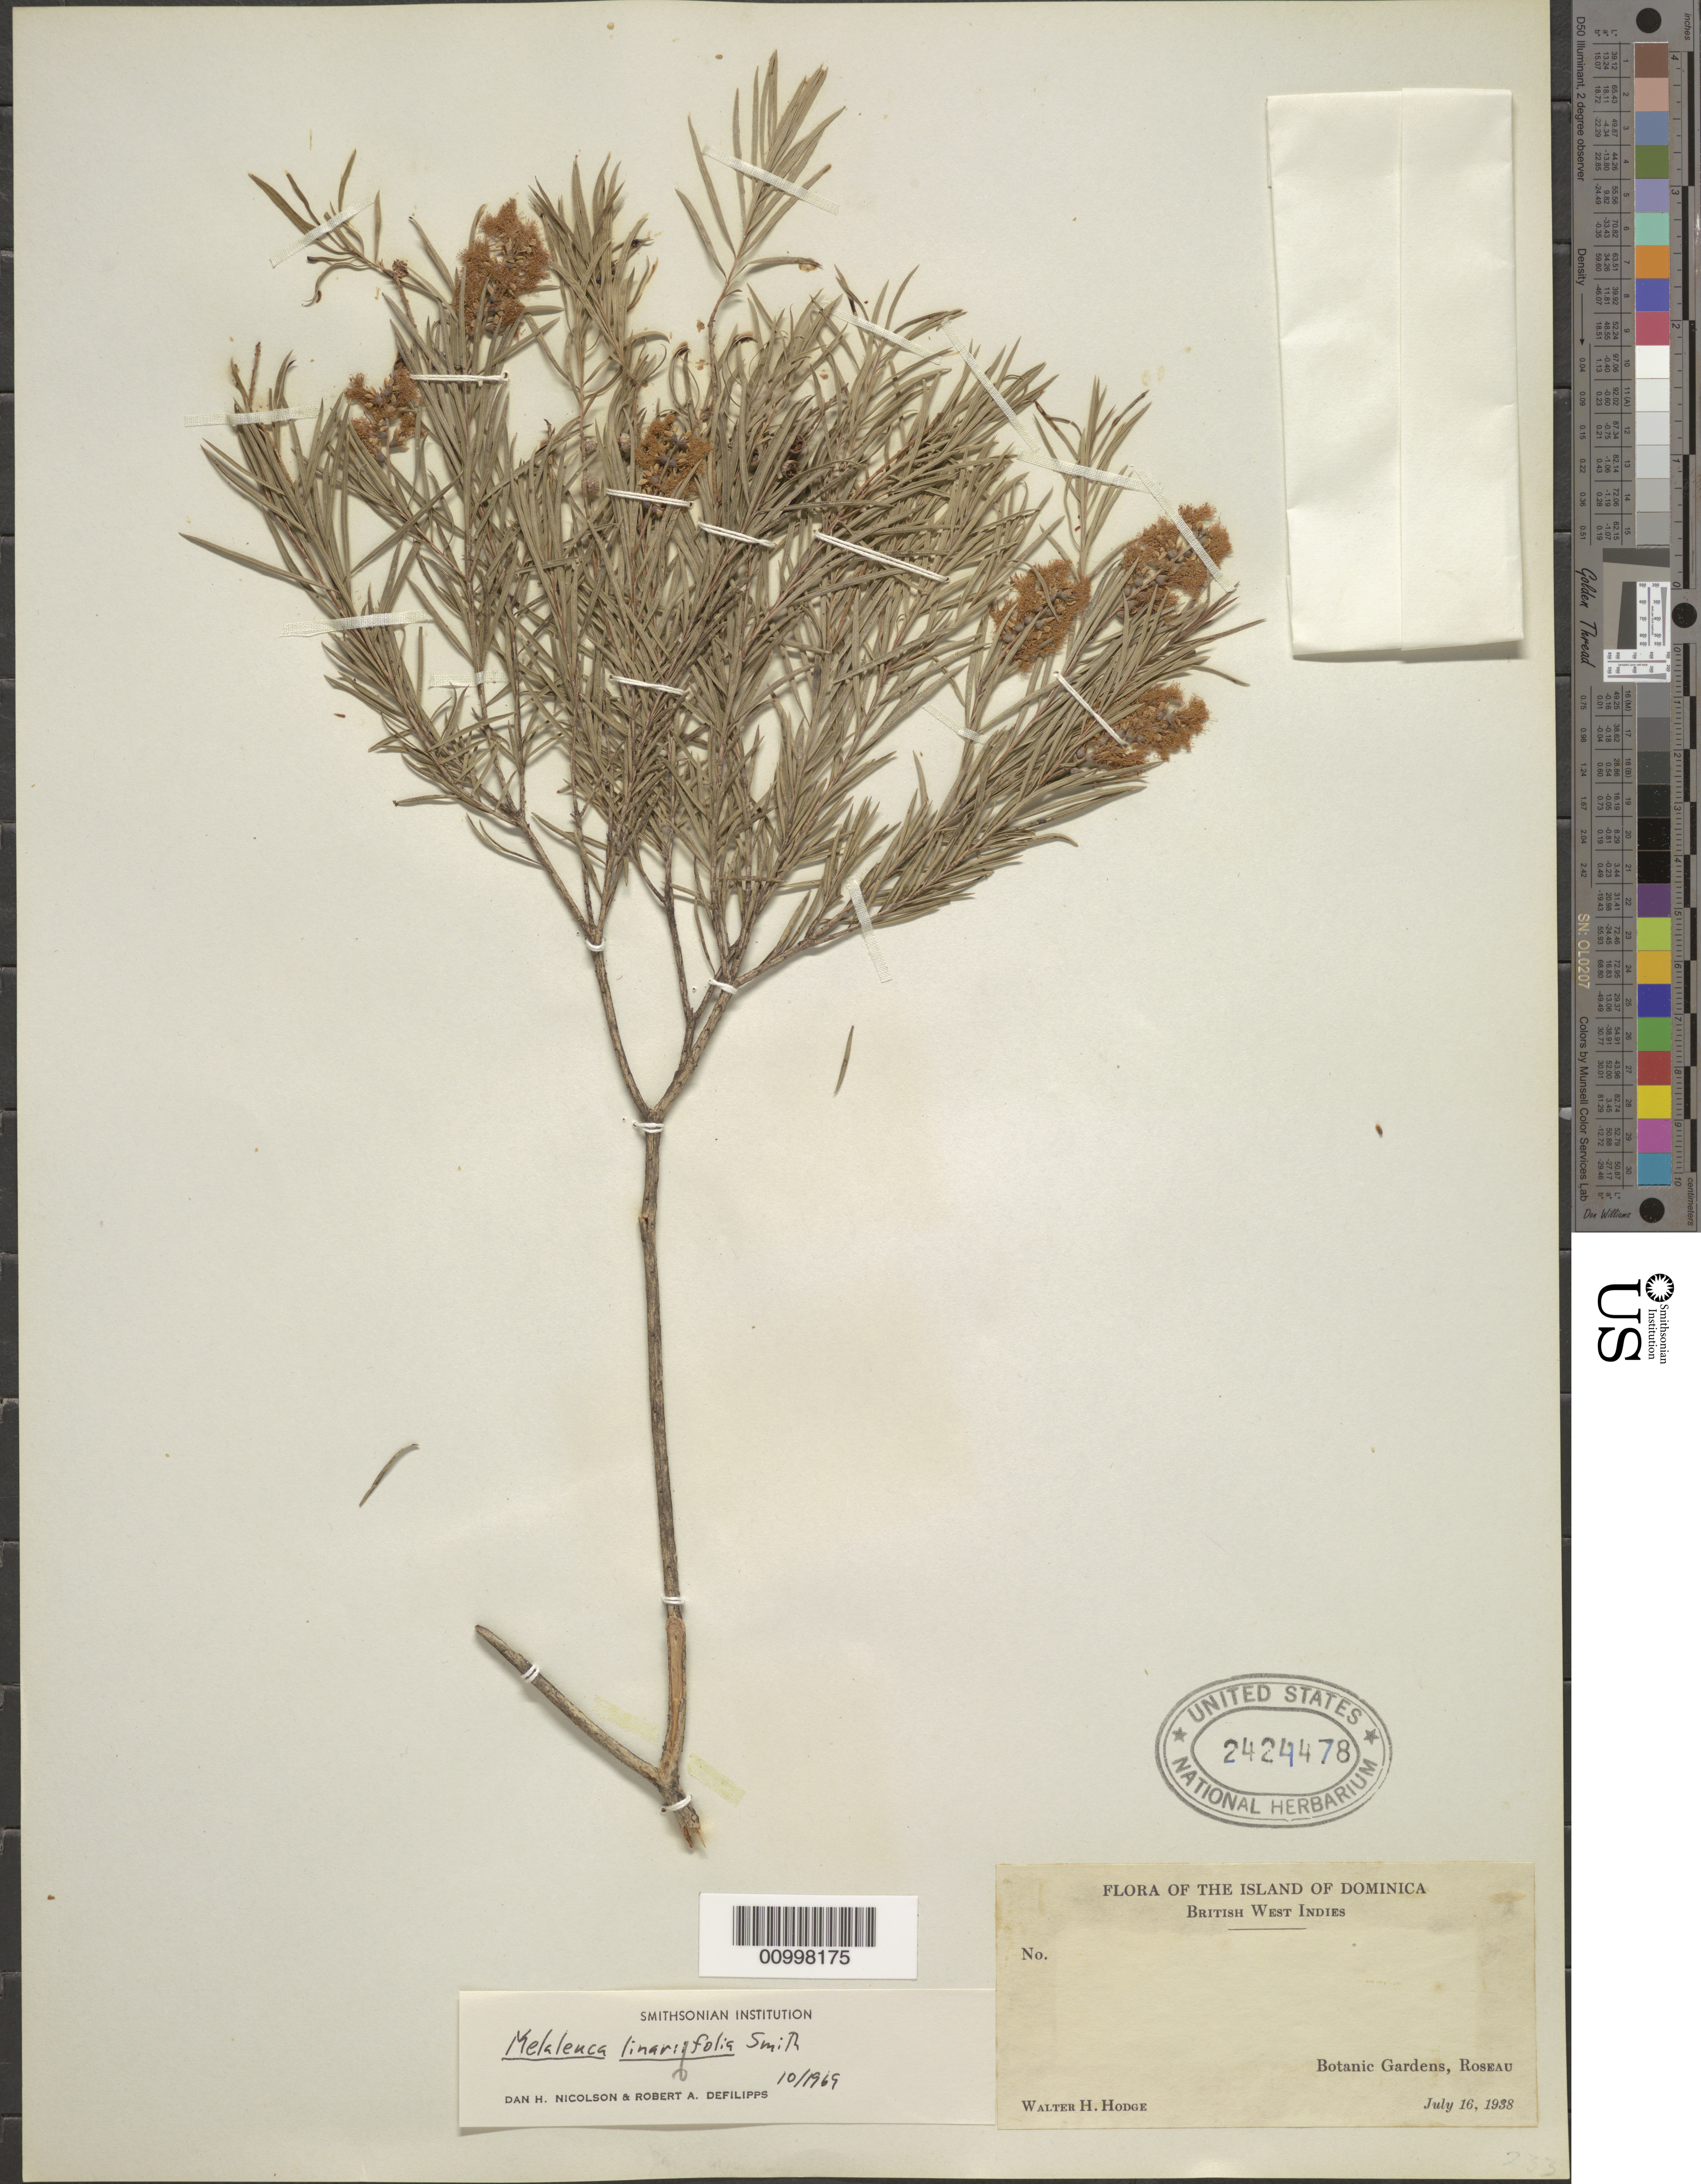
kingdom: Plantae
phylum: Tracheophyta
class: Magnoliopsida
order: Myrtales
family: Myrtaceae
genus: Melaleuca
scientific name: Melaleuca linariifolia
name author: Sm.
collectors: W. Hodge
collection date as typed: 16 Jul 1938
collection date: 1938-07-16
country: Dominica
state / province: St. George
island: Dominica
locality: Botanic Gardens, Roseau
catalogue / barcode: US 2424478